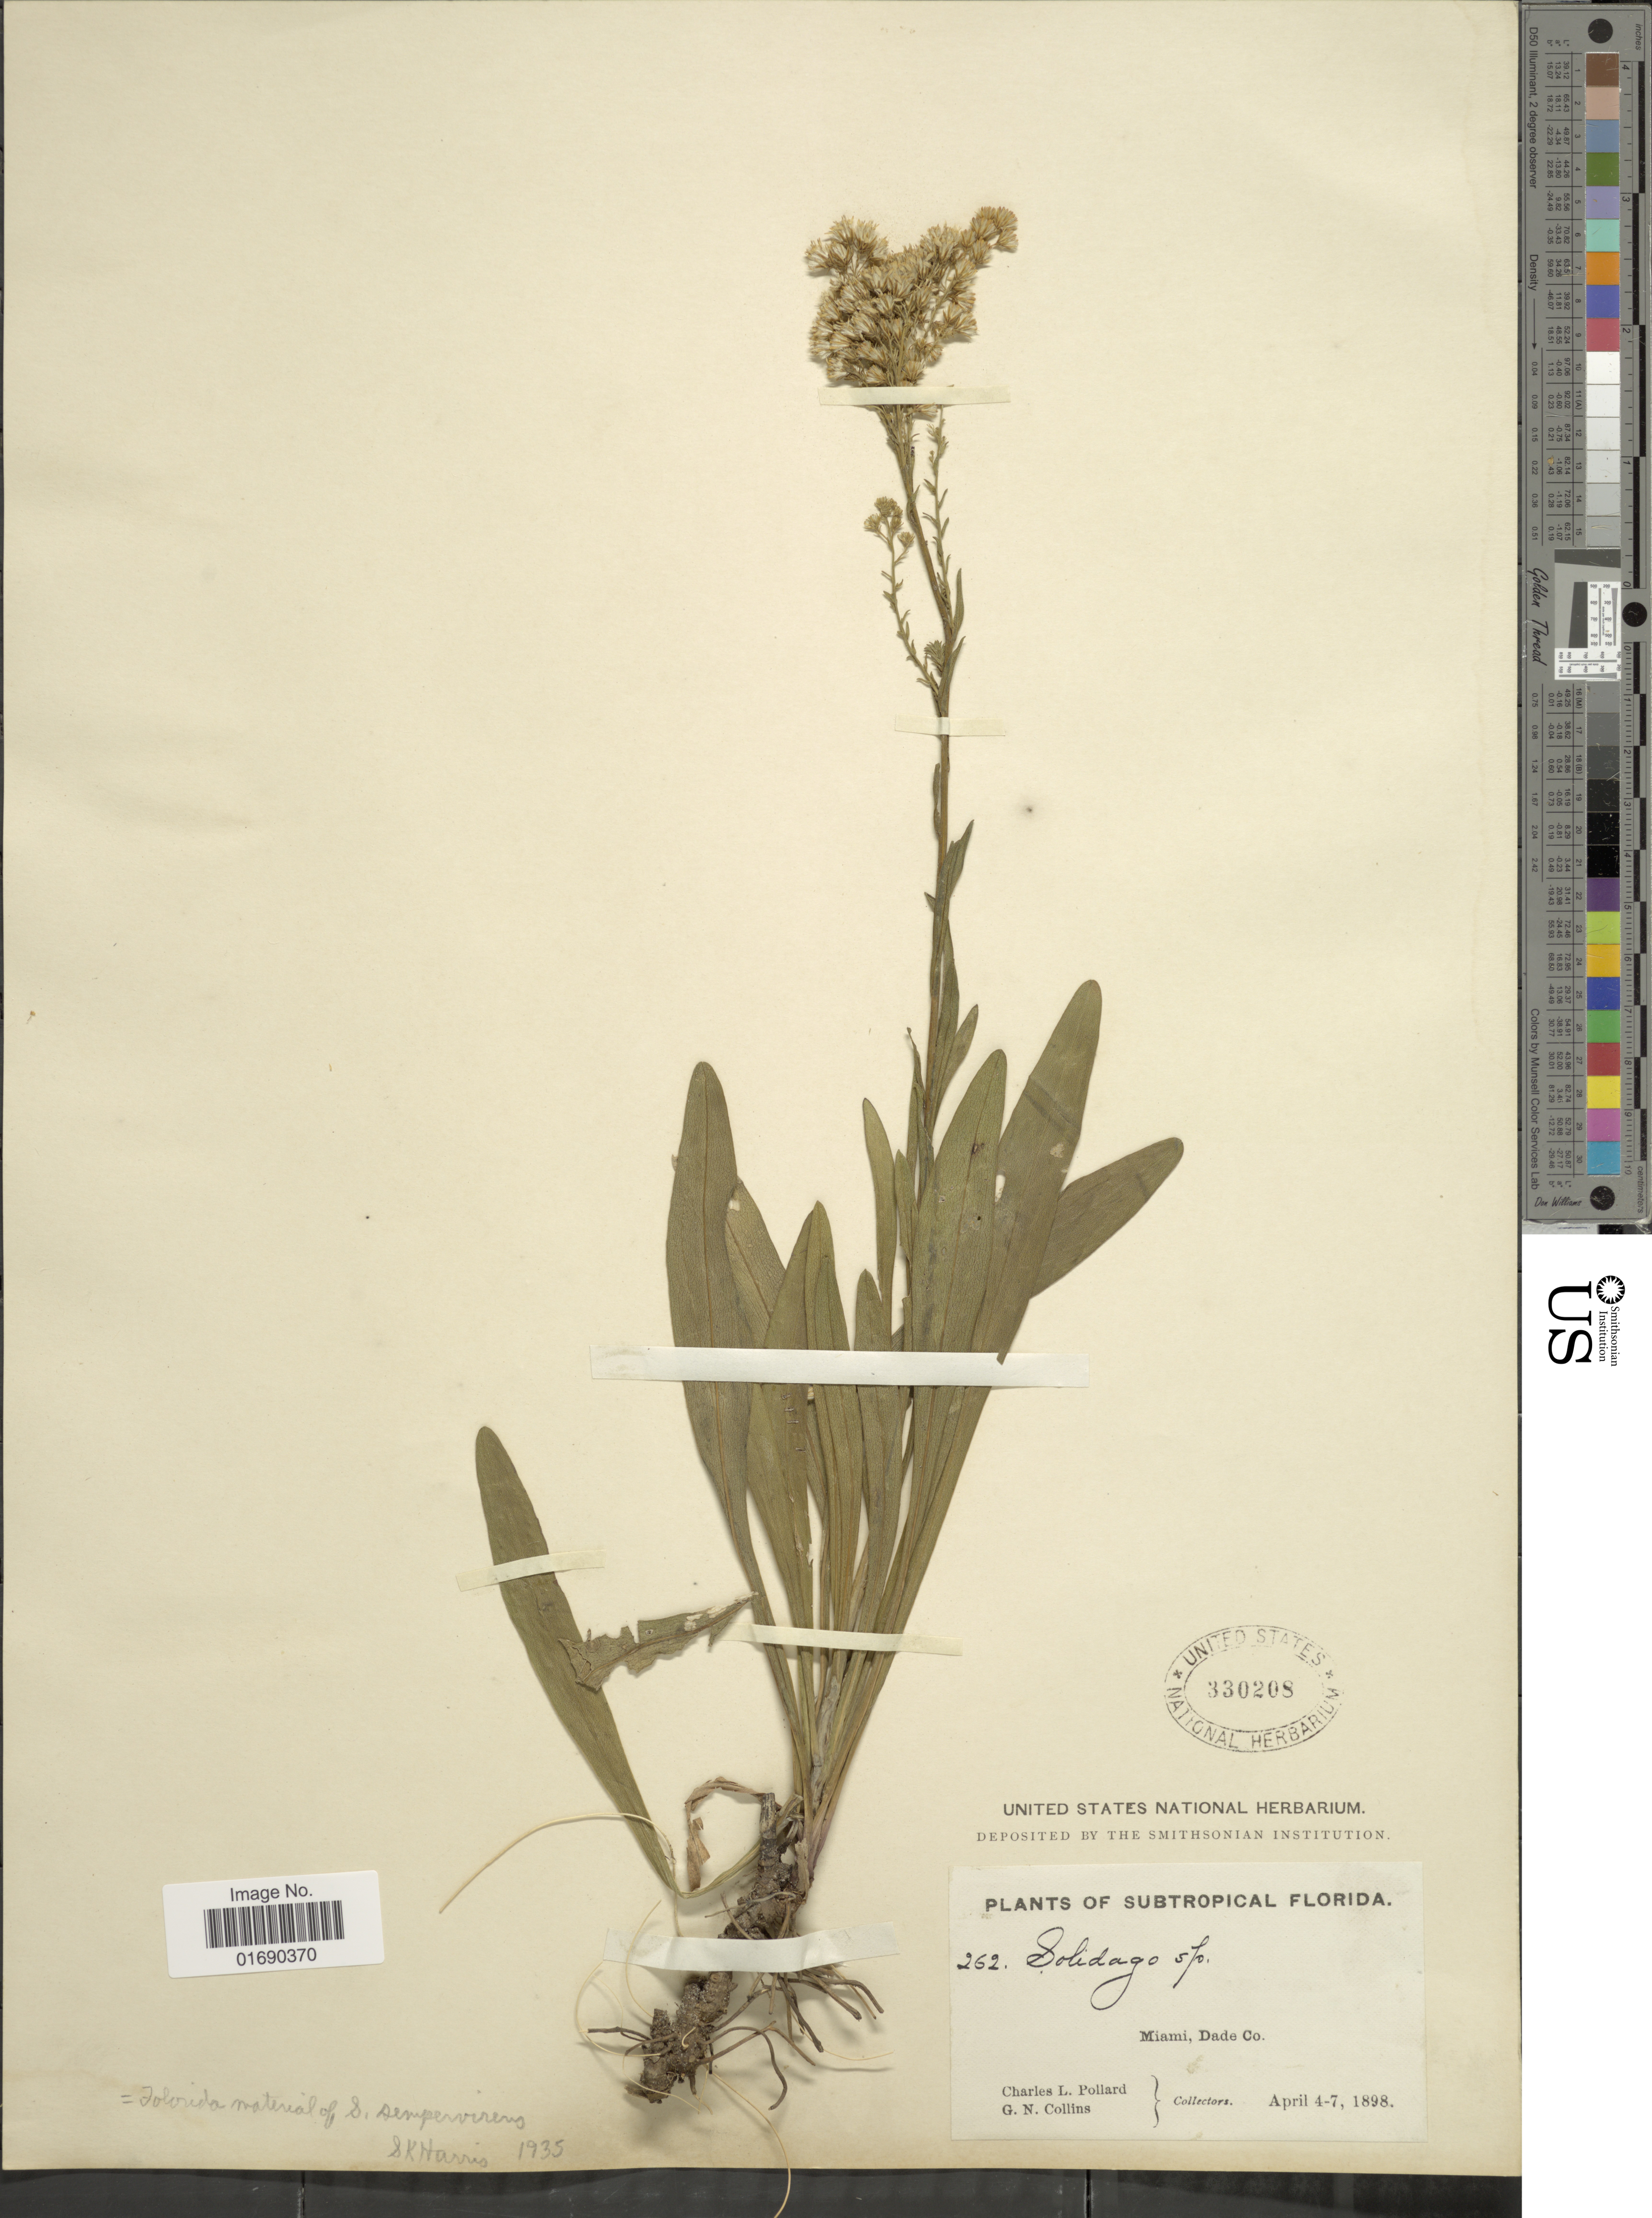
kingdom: Plantae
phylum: Tracheophyta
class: Magnoliopsida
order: Asterales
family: Asteraceae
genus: Solidago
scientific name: Solidago sempervirens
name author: L.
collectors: C. L. Pollard & G. Collins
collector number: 262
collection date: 1898-04-04/1898-04-07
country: United States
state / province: Florida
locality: Subtropical Florida, Miami, Dade Co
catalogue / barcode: US 330208